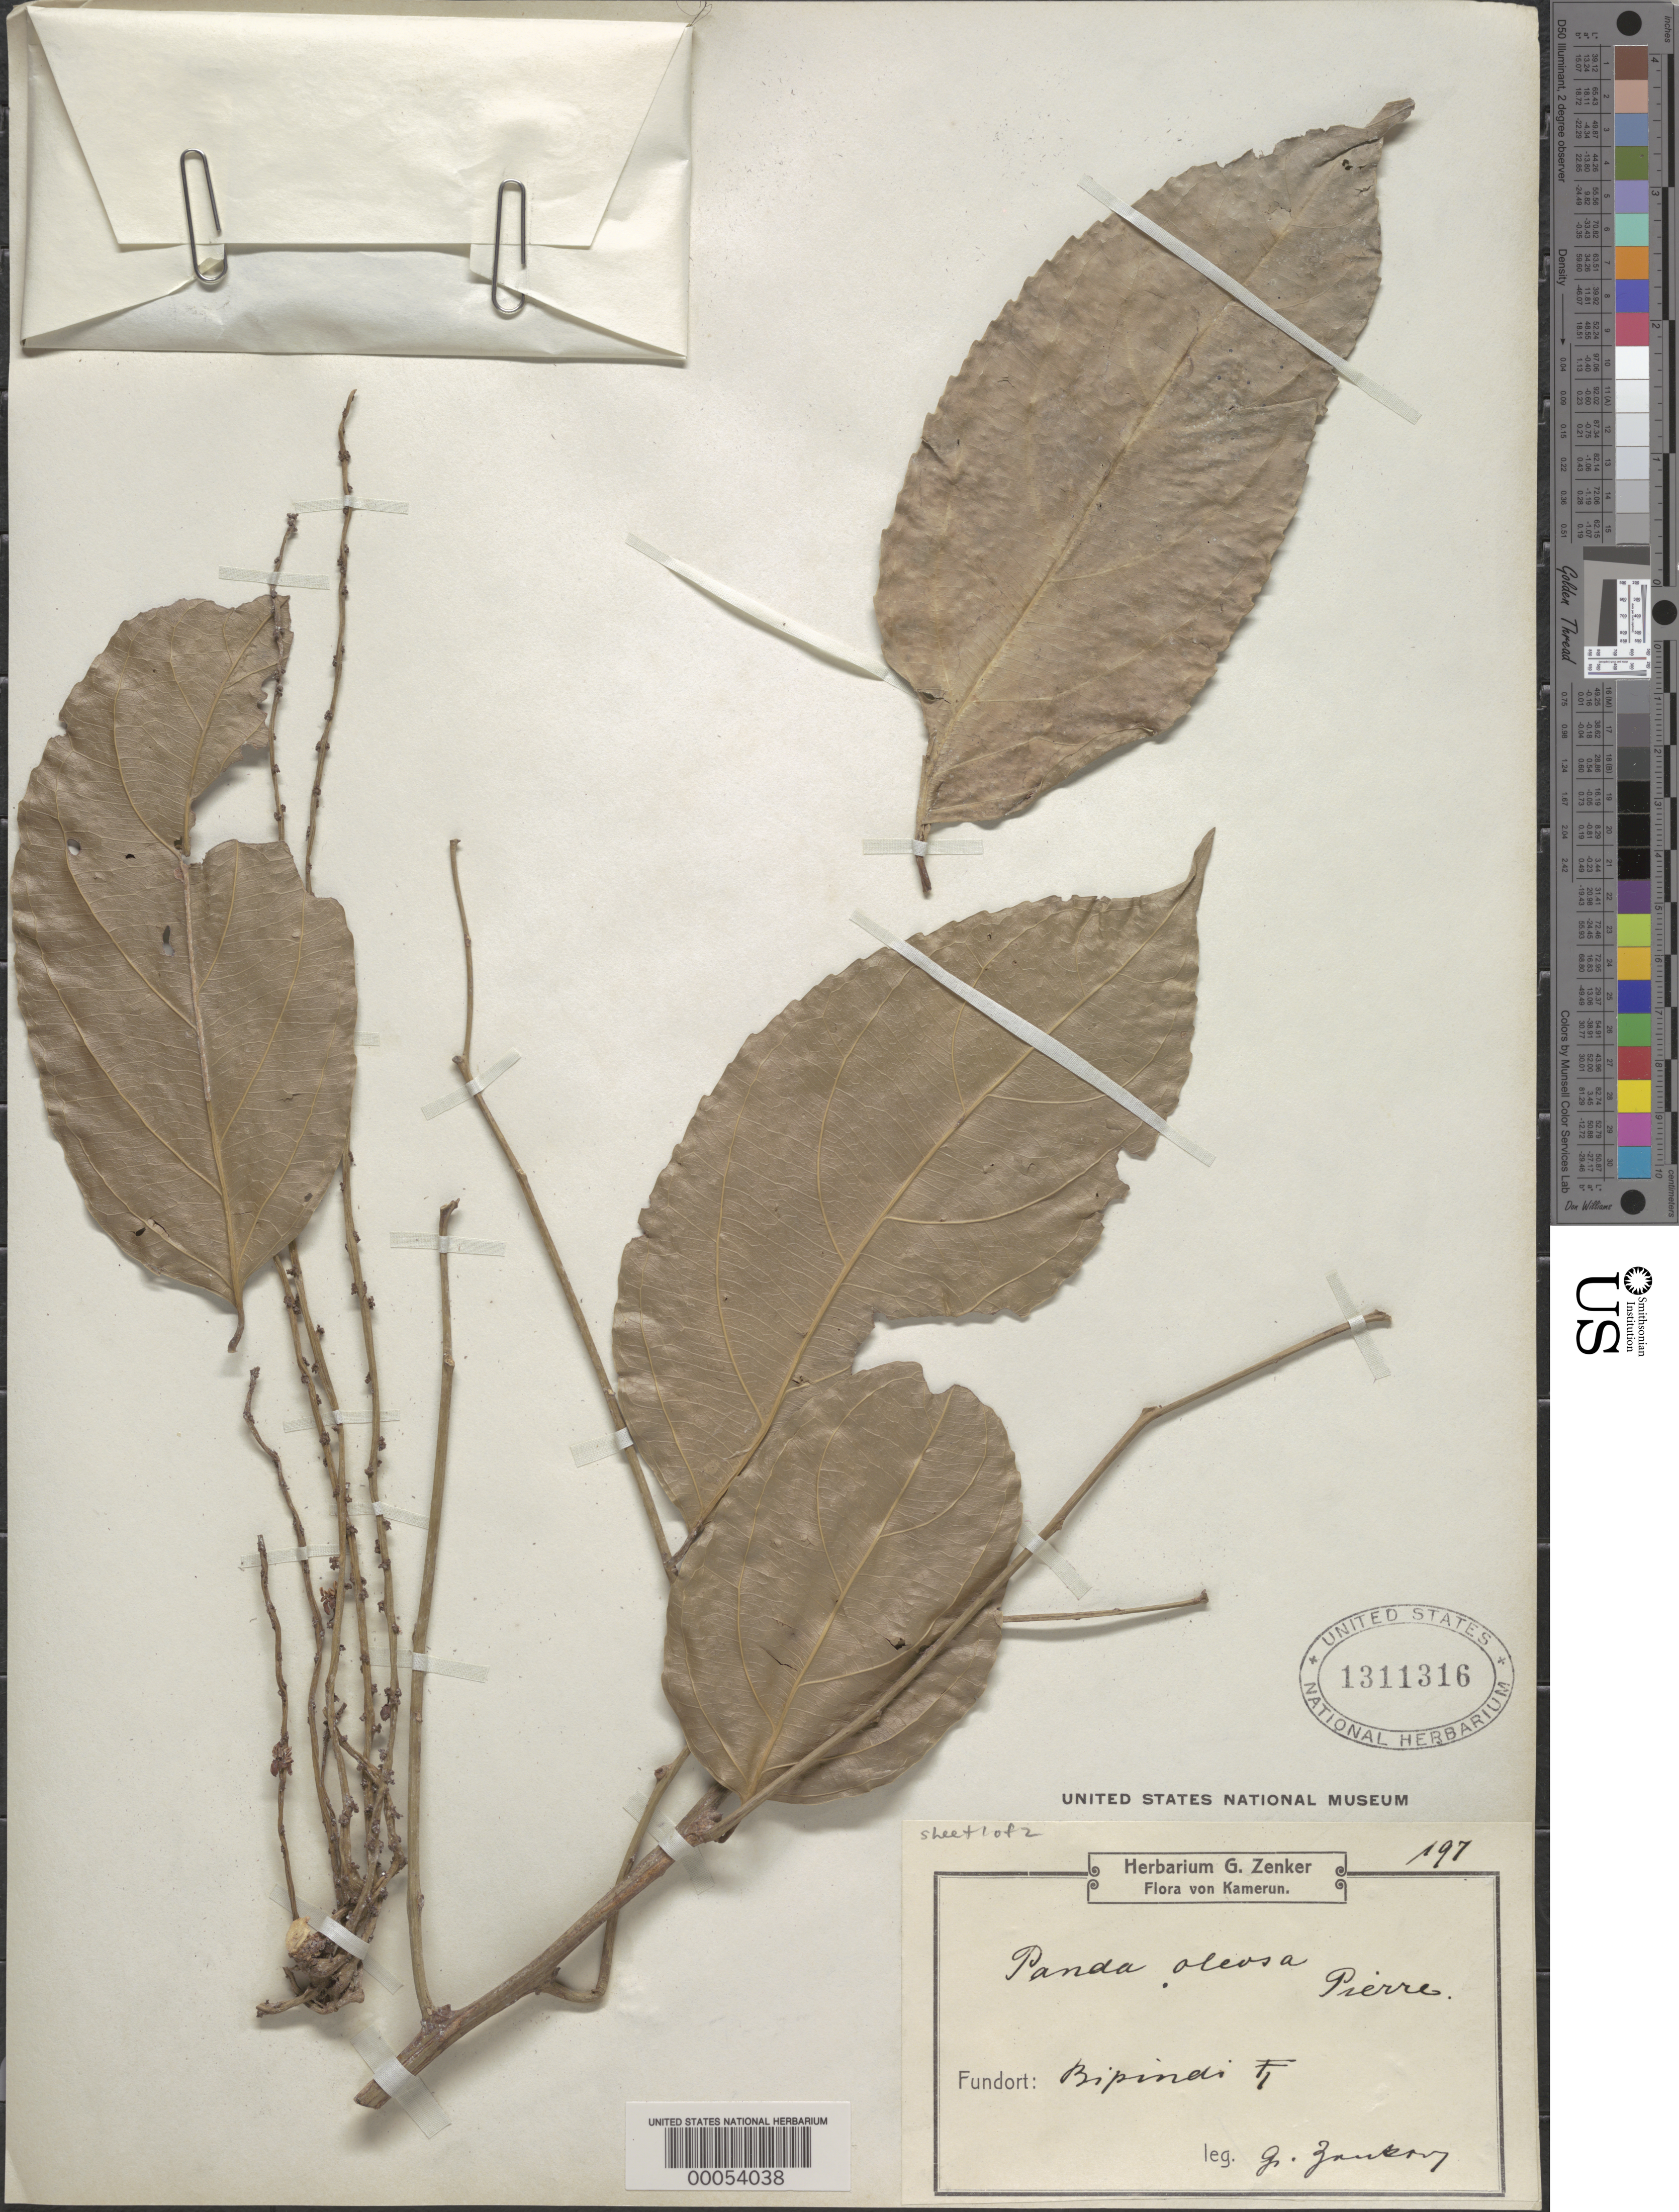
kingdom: Plantae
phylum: Tracheophyta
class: Magnoliopsida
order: Malpighiales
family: Pandaceae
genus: Panda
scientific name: Panda oleosa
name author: Pierre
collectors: G. A. Zenker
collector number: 197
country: Cameroon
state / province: Sud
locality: Bipinde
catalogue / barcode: US 1311316